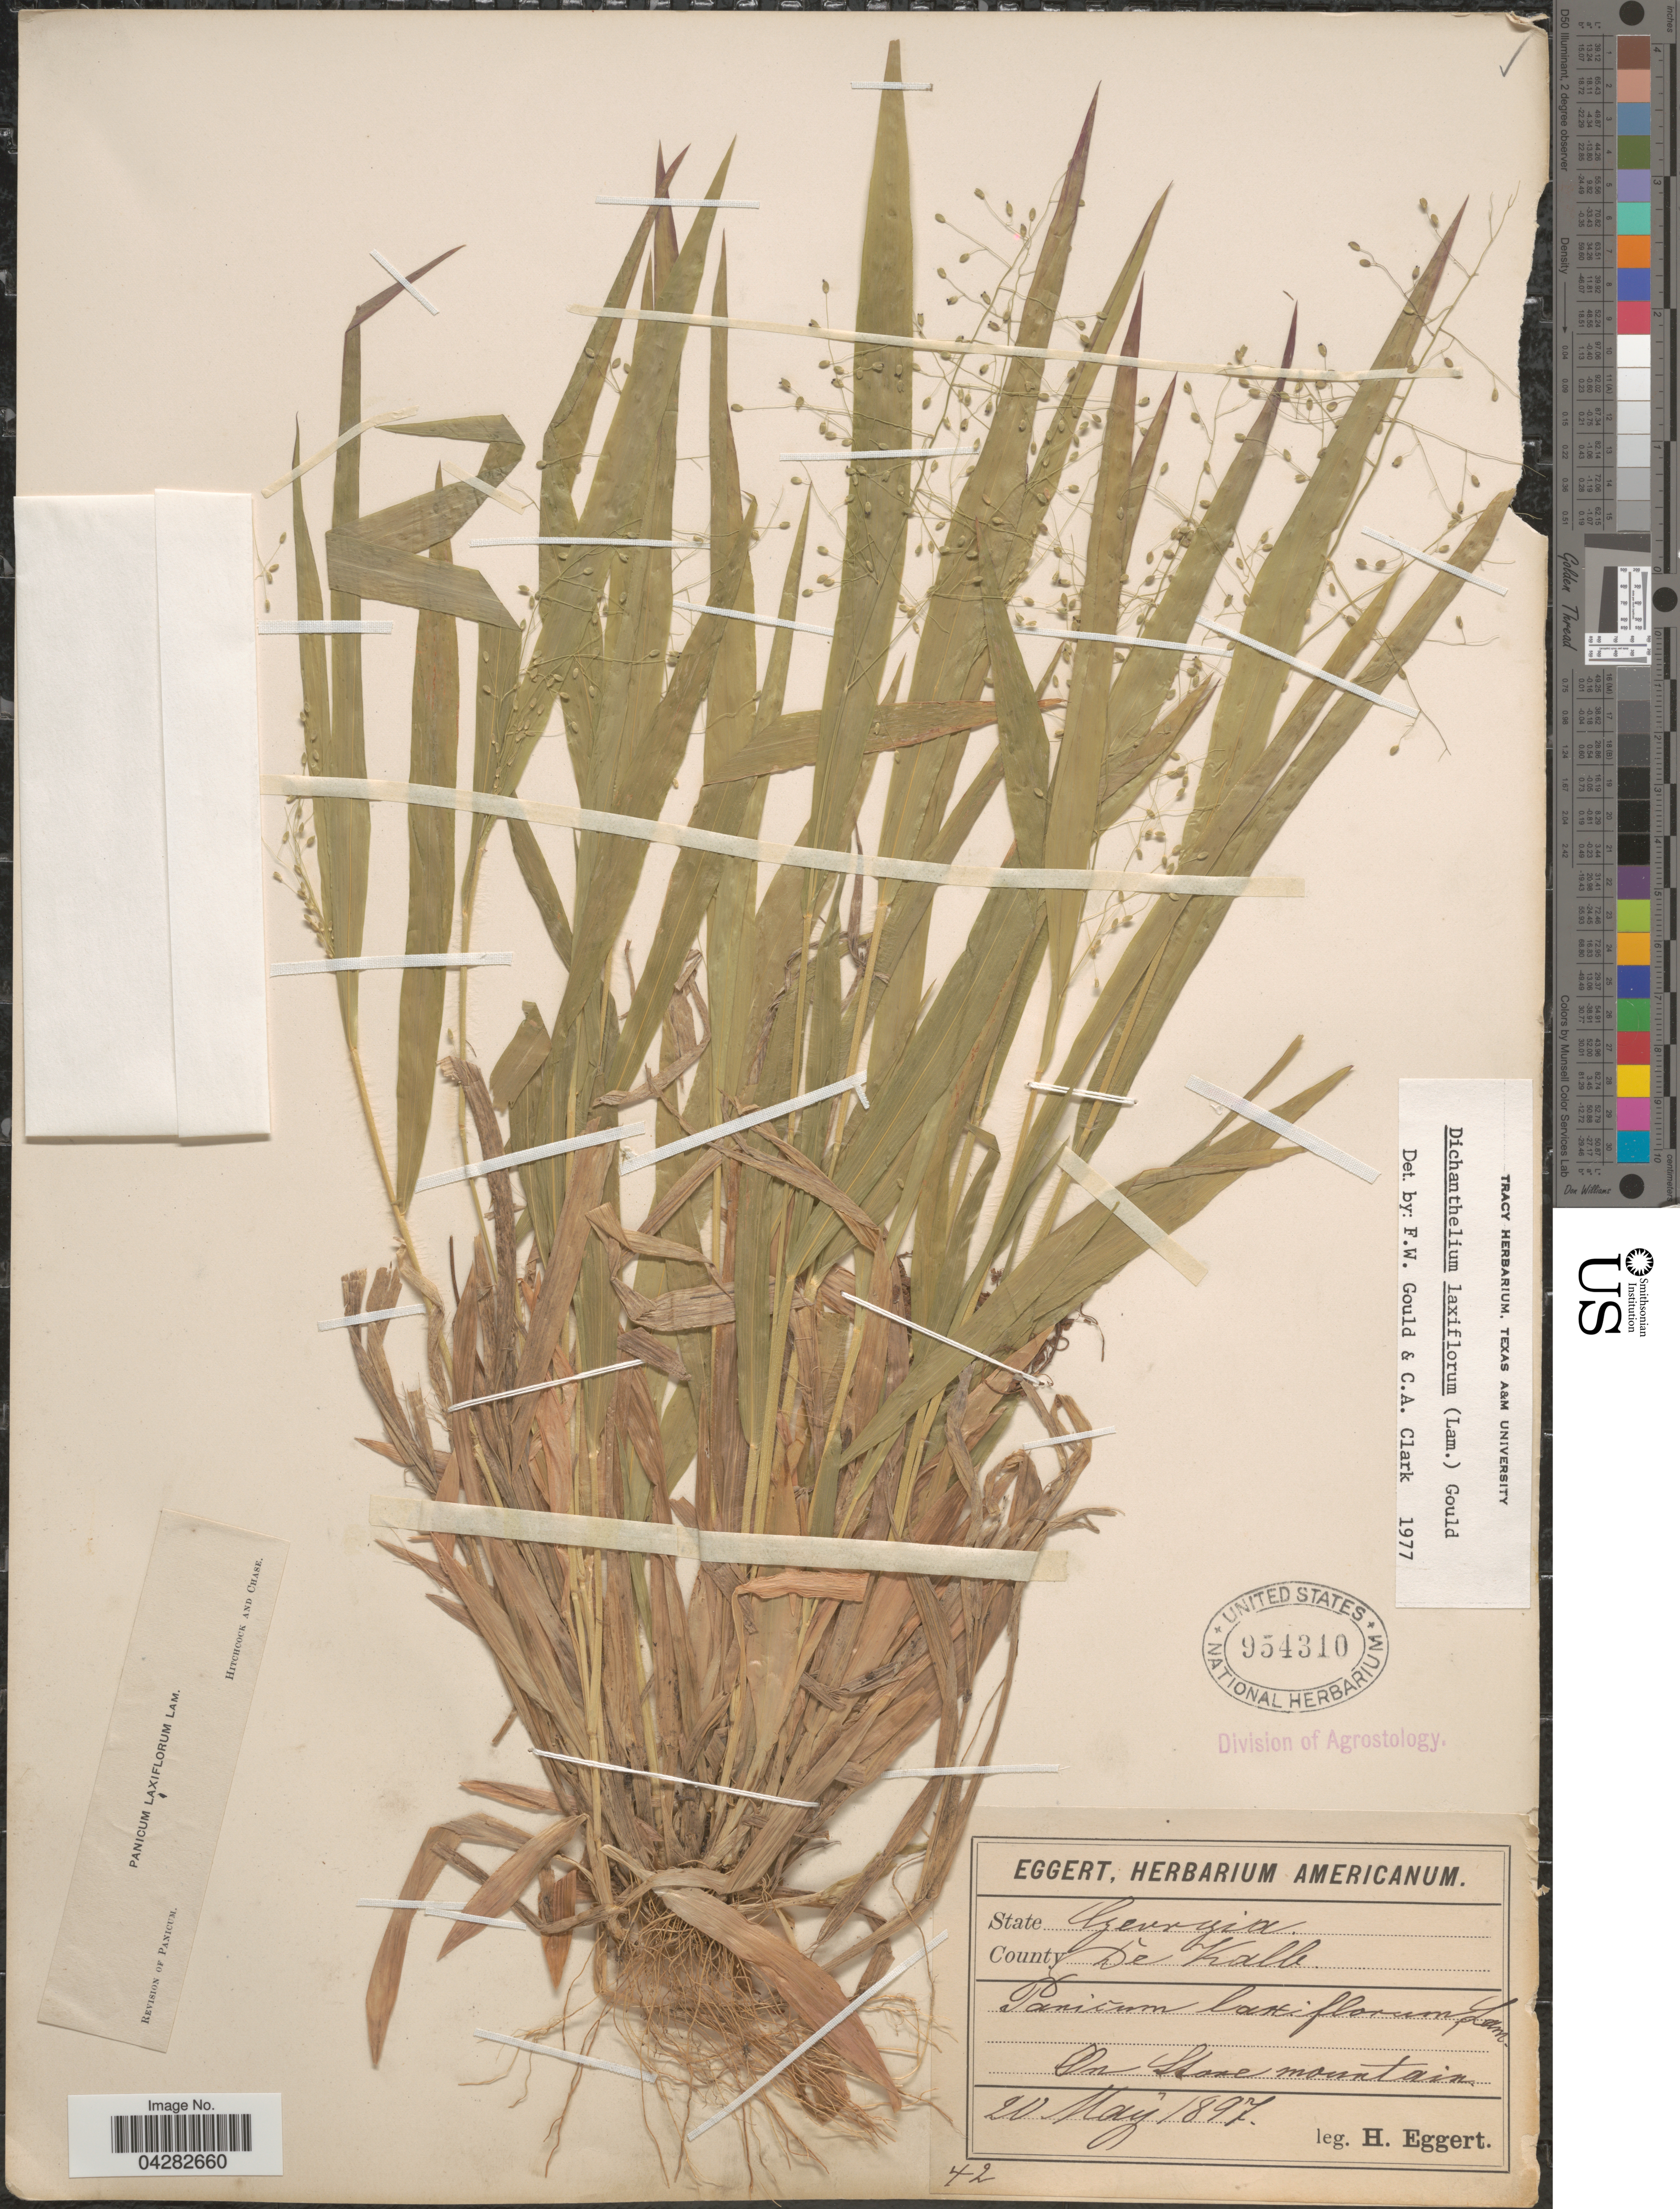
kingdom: Plantae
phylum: Tracheophyta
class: Liliopsida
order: Poales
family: Poaceae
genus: Dichanthelium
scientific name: Dichanthelium laxiflorum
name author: (Lam.) Gould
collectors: H. Eggert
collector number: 42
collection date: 1897-05-20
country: United States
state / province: Georgia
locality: County De Kalb. On Stone mountain.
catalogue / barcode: US 954310